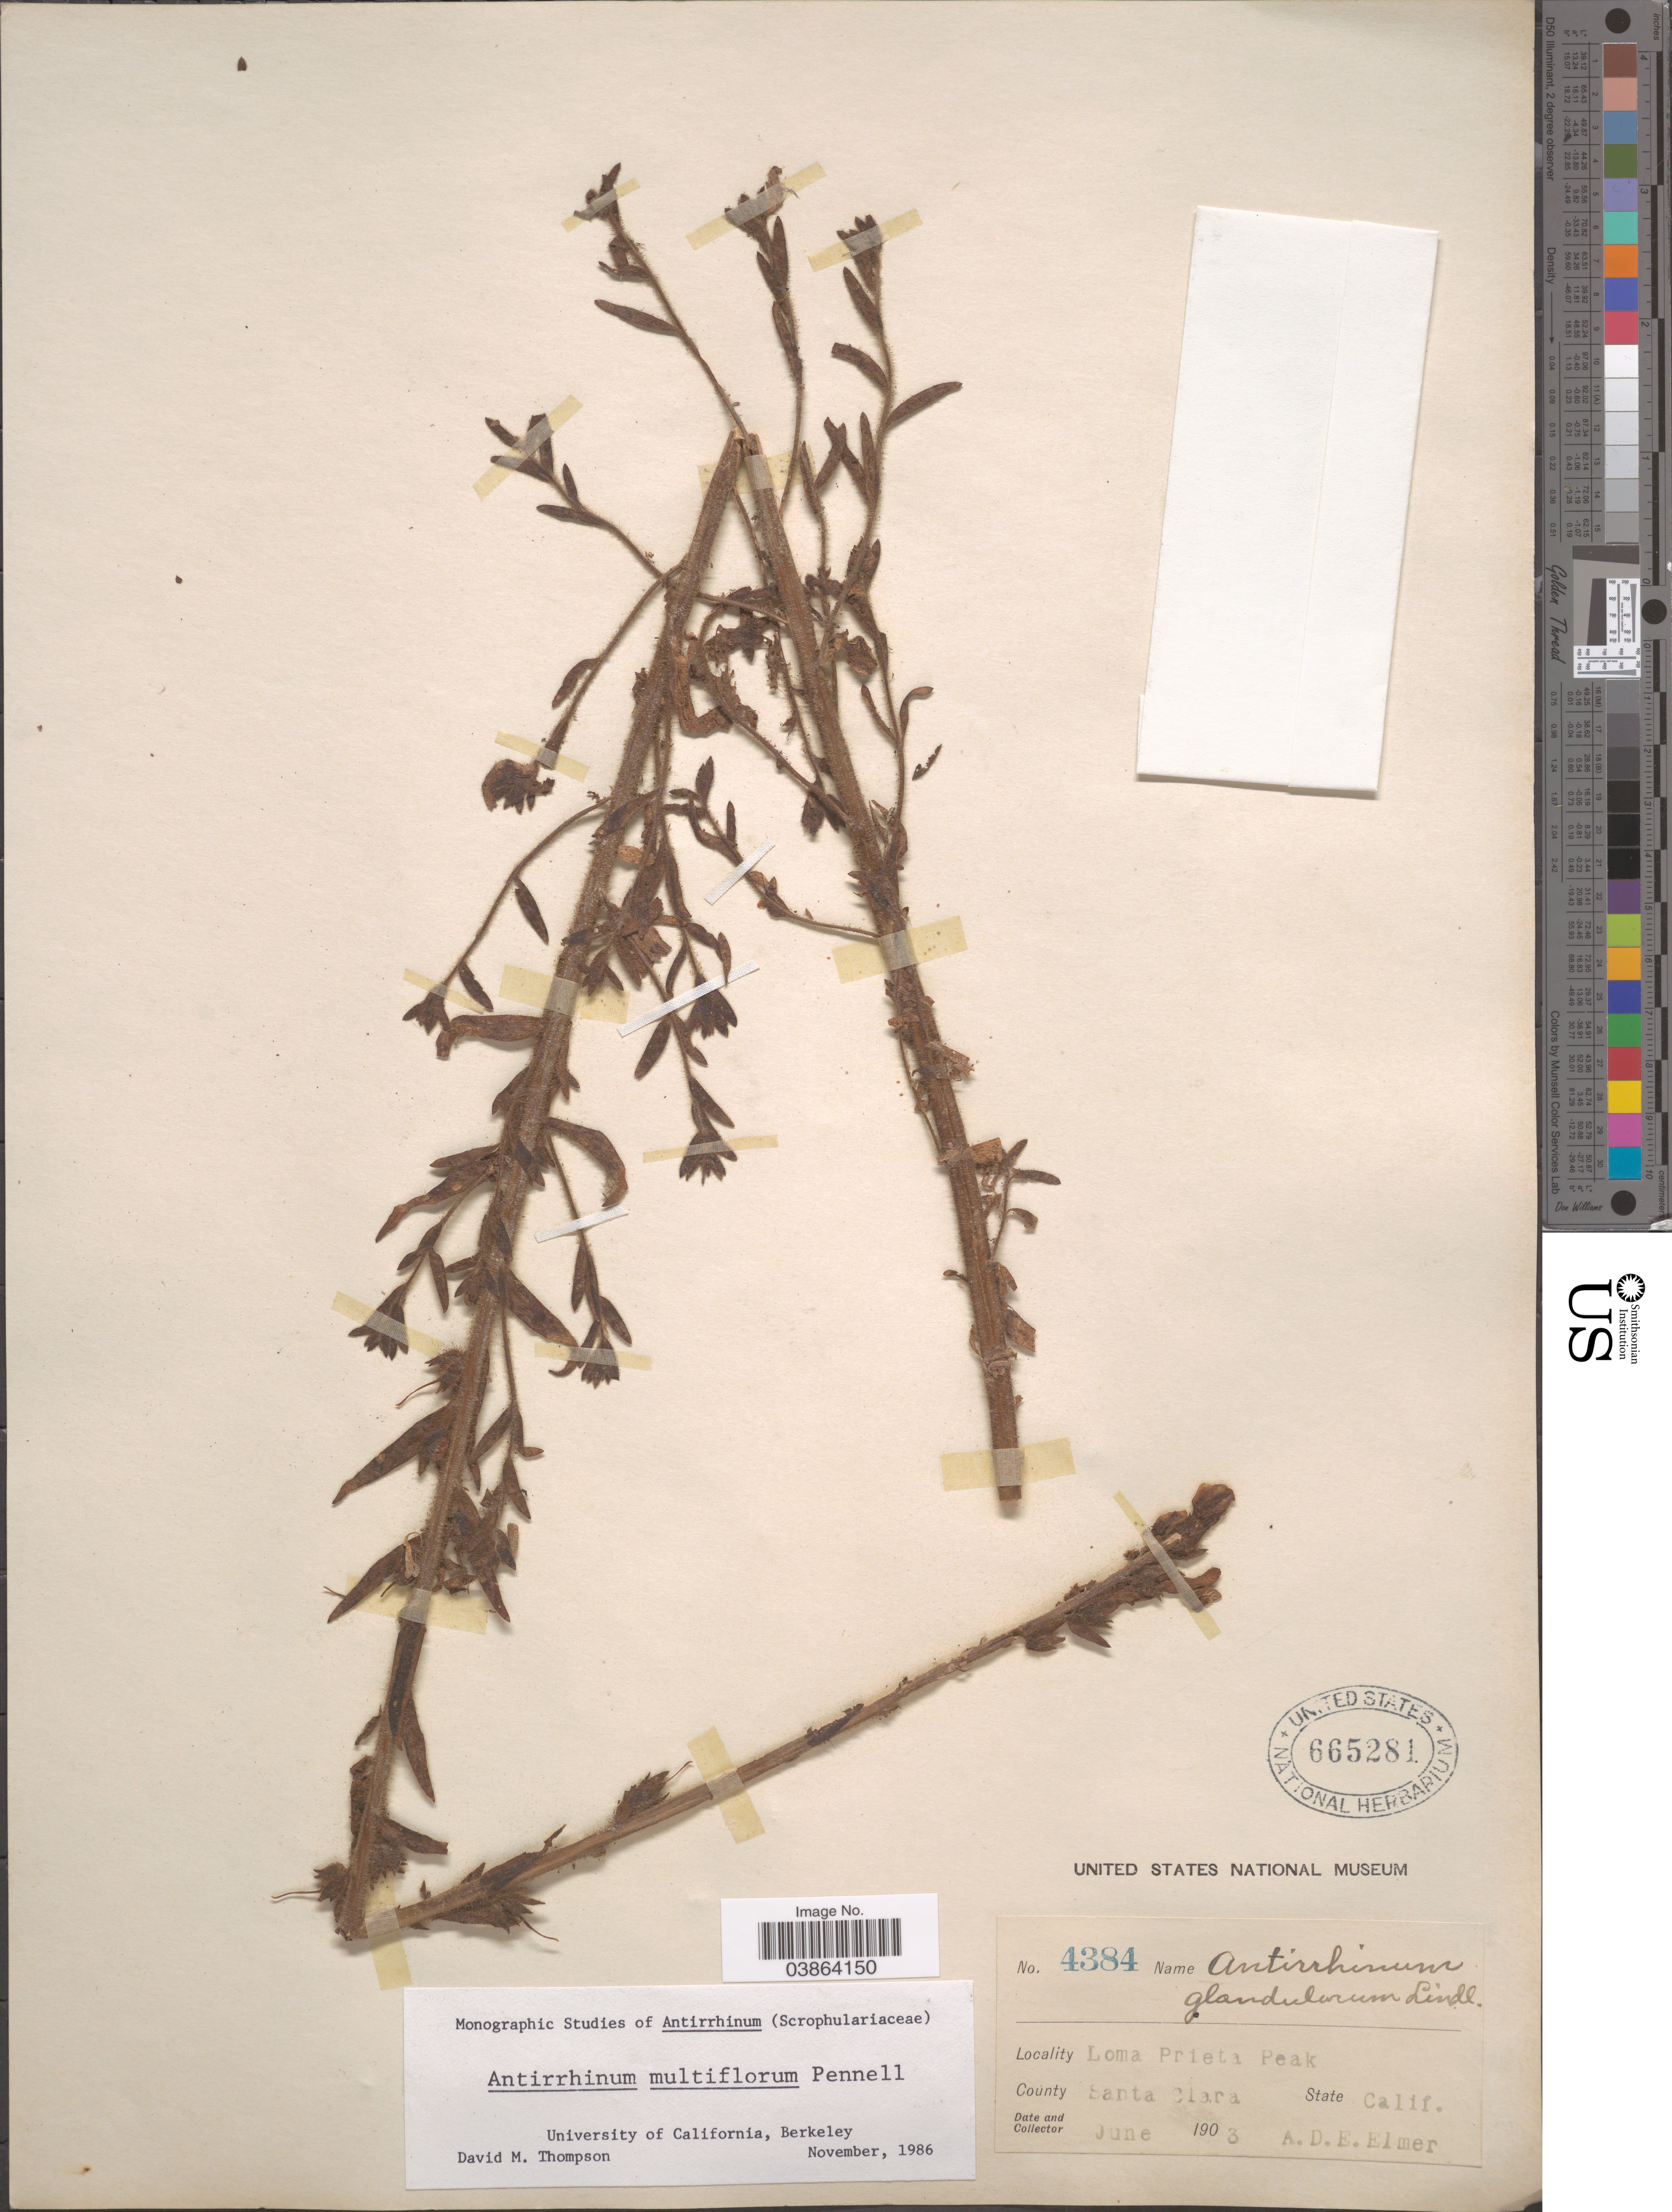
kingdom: Plantae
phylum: Tracheophyta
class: Magnoliopsida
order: Lamiales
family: Plantaginaceae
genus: Sairocarpus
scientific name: Sairocarpus multiflorus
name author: (Pennell) D.A. Sutton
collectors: A. D. E. Elmer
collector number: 4384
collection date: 1903-06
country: United States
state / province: California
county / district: Santa Clara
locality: Loma Prieta Peak. County Santa Clara.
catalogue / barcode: US 665281